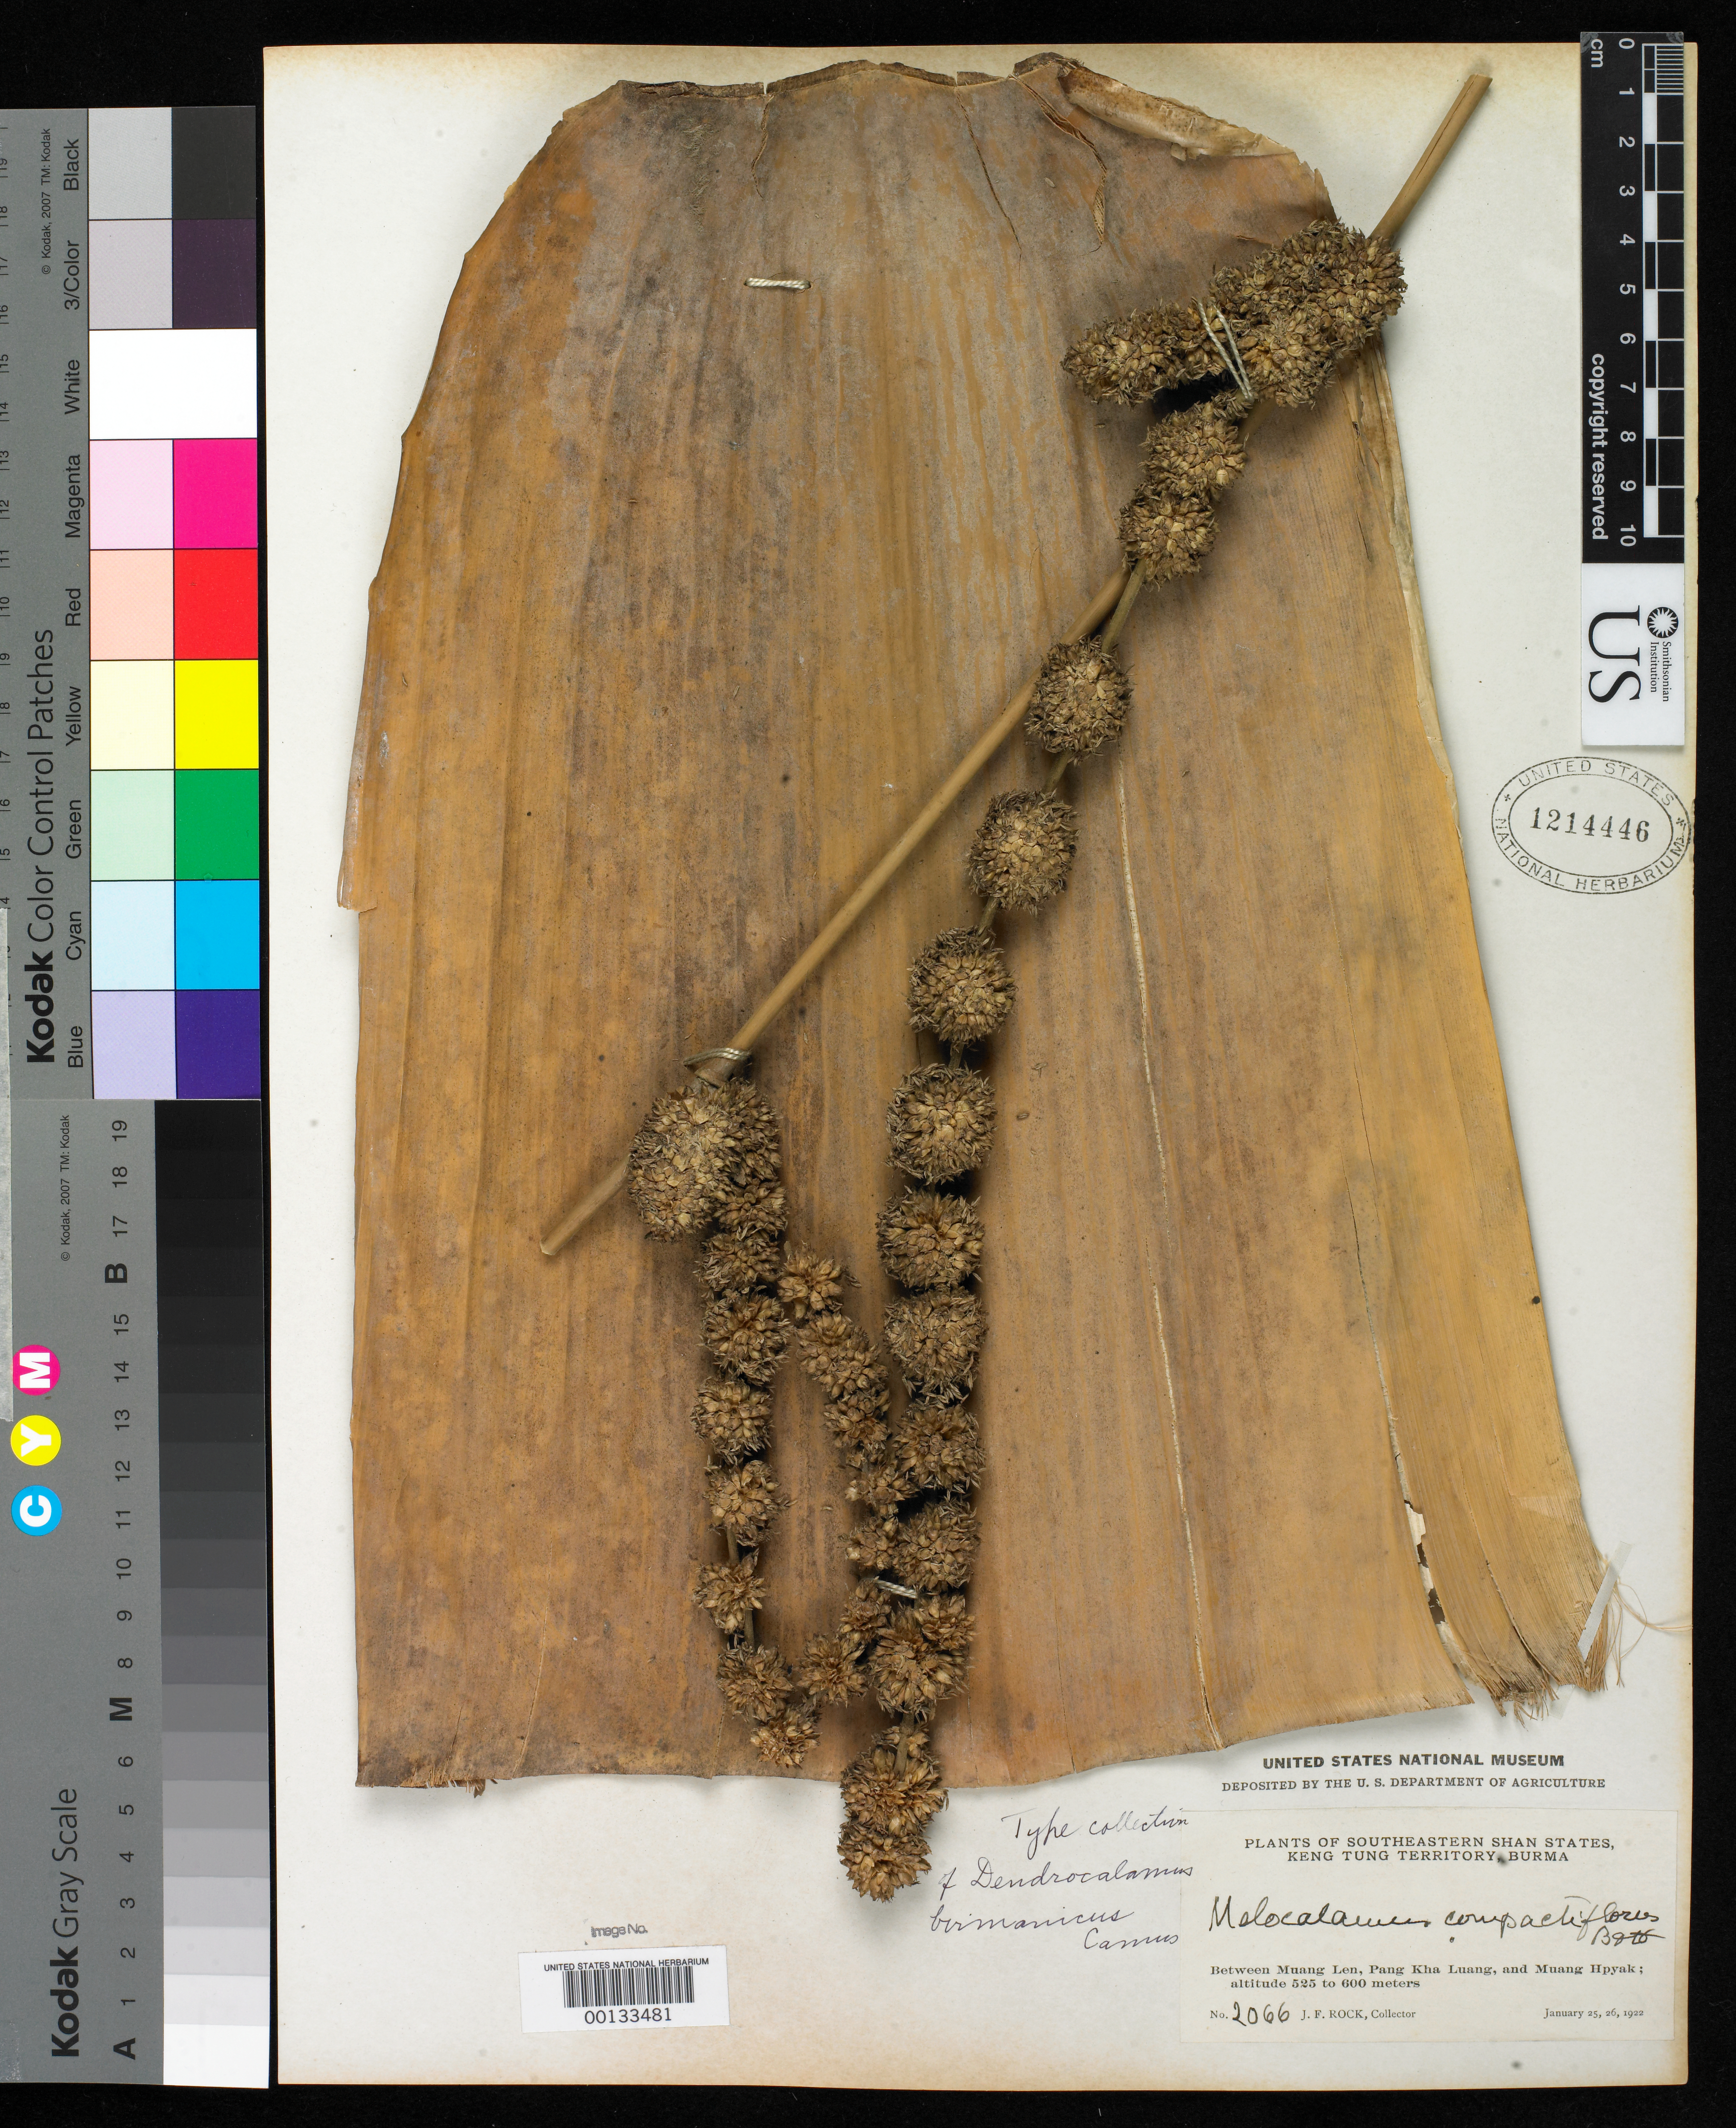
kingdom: Plantae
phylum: Tracheophyta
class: Liliopsida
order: Poales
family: Poaceae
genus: Dendrocalamus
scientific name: Dendrocalamus birmanicus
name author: A. Camus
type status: Type Fragment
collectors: J. F. Rock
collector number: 2066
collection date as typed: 25 Jan 1922 to 26 Jan 1922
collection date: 1922-01-25/1922-01-26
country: Myanmar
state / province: Shan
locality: Between Muang Len, Pang Kha Luang, and Muang Hpyak.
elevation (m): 525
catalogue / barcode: US 1214446